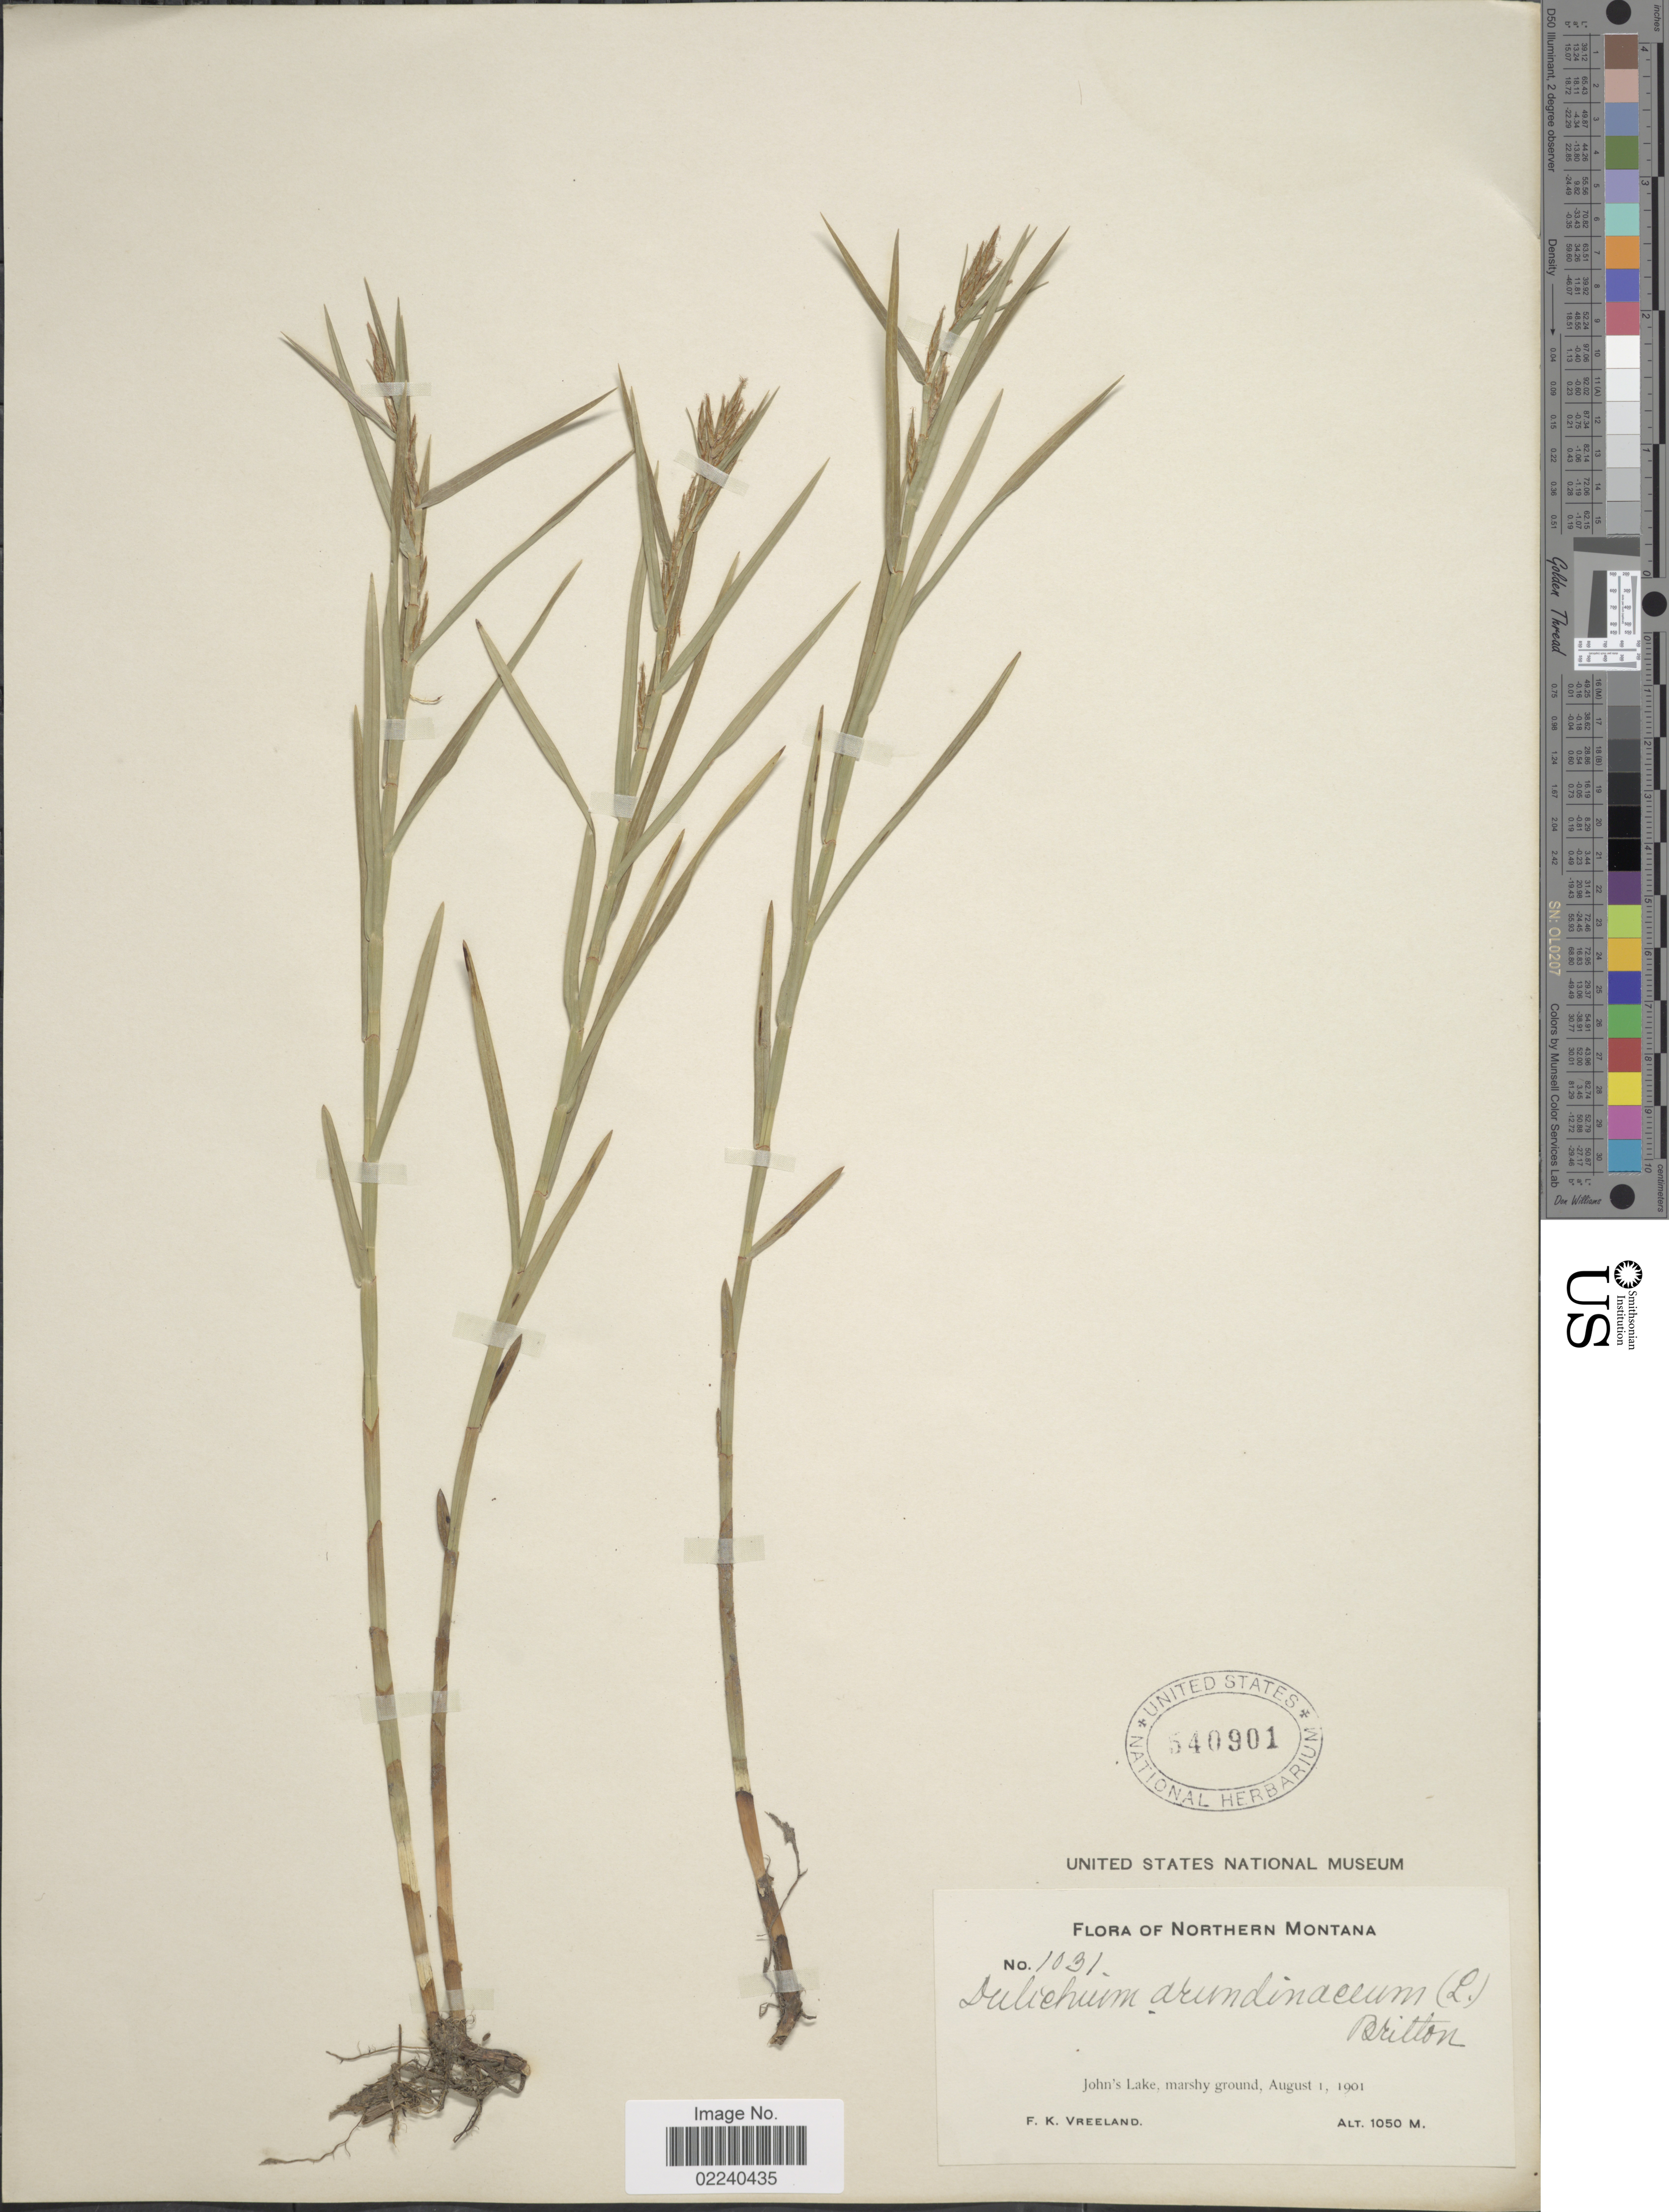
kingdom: Plantae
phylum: Tracheophyta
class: Liliopsida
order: Poales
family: Cyperaceae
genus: Dulichium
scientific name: Dulichium arundinaceum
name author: (L.) Britton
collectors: F. Vreeland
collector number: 1031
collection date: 1901-08-01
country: United States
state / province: Montana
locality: Northern Montana, John's Lake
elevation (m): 1050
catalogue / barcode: US 540901